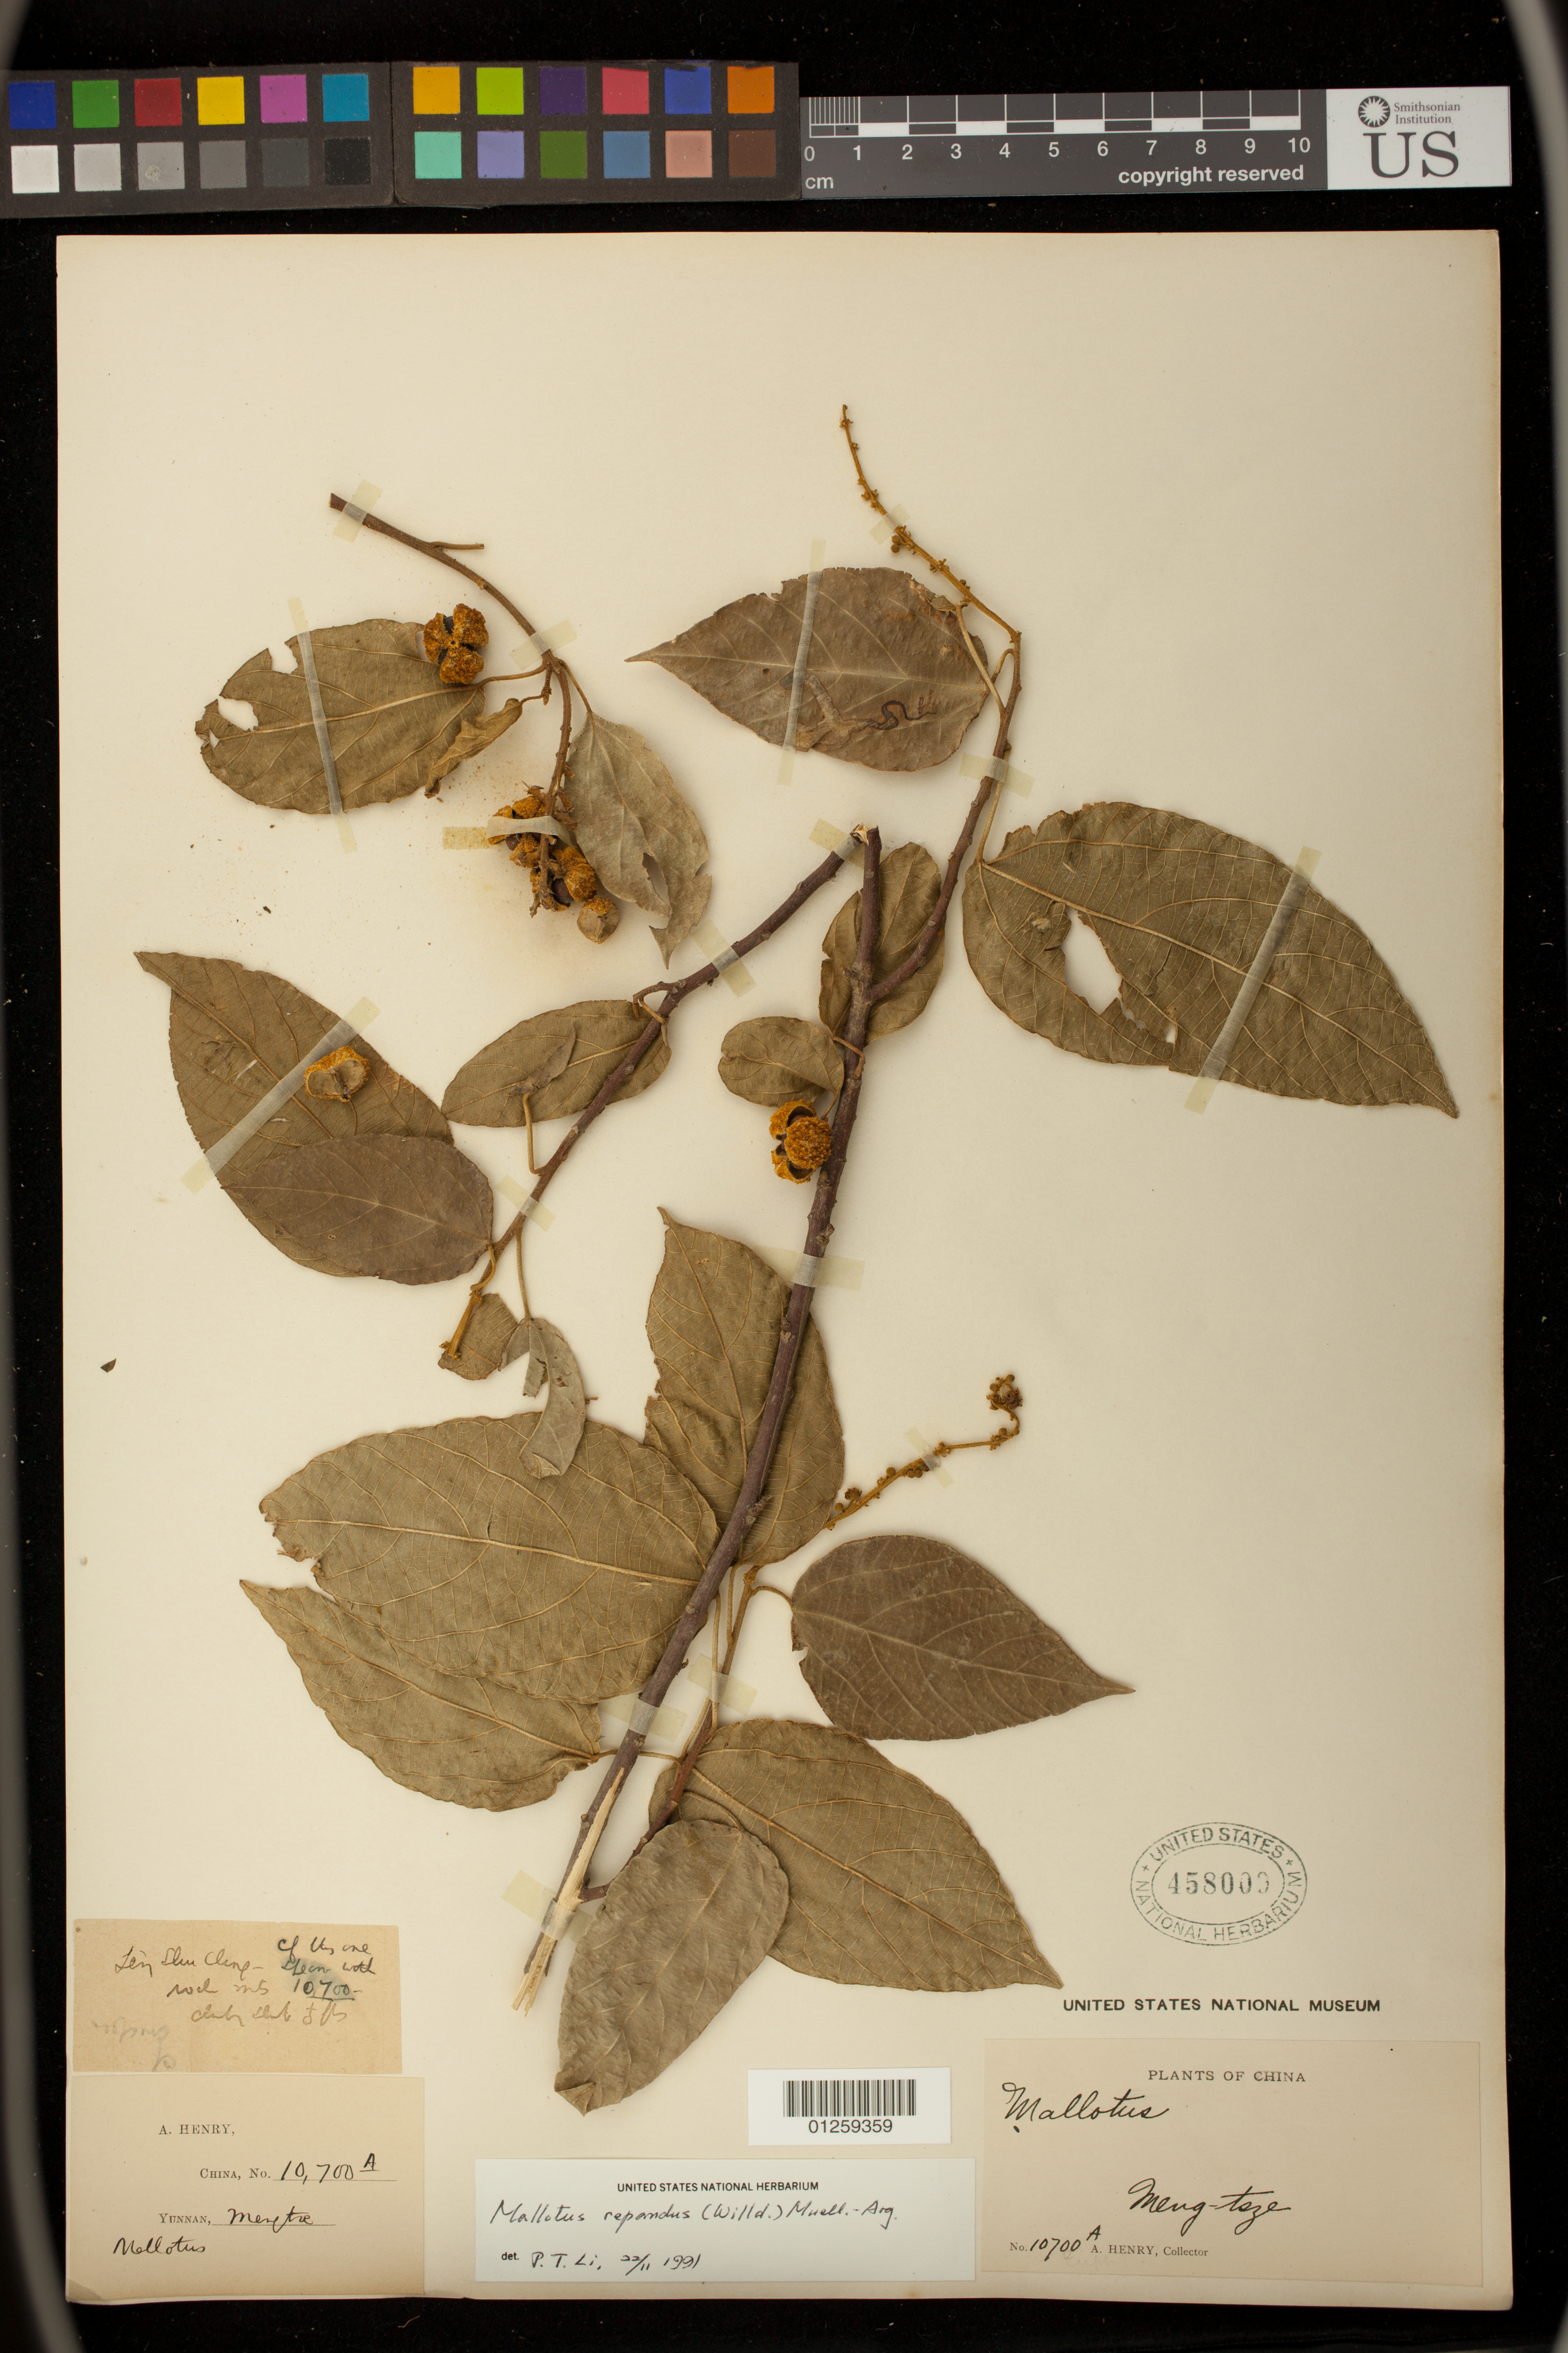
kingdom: Plantae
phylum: Tracheophyta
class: Magnoliopsida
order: Malpighiales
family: Euphorbiaceae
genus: Mallotus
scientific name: Mallotus repandus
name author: (Rottler) Müll. Arg.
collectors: A. Henry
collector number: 10700 A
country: China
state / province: Yunnan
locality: Mengtsze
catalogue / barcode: US 458009